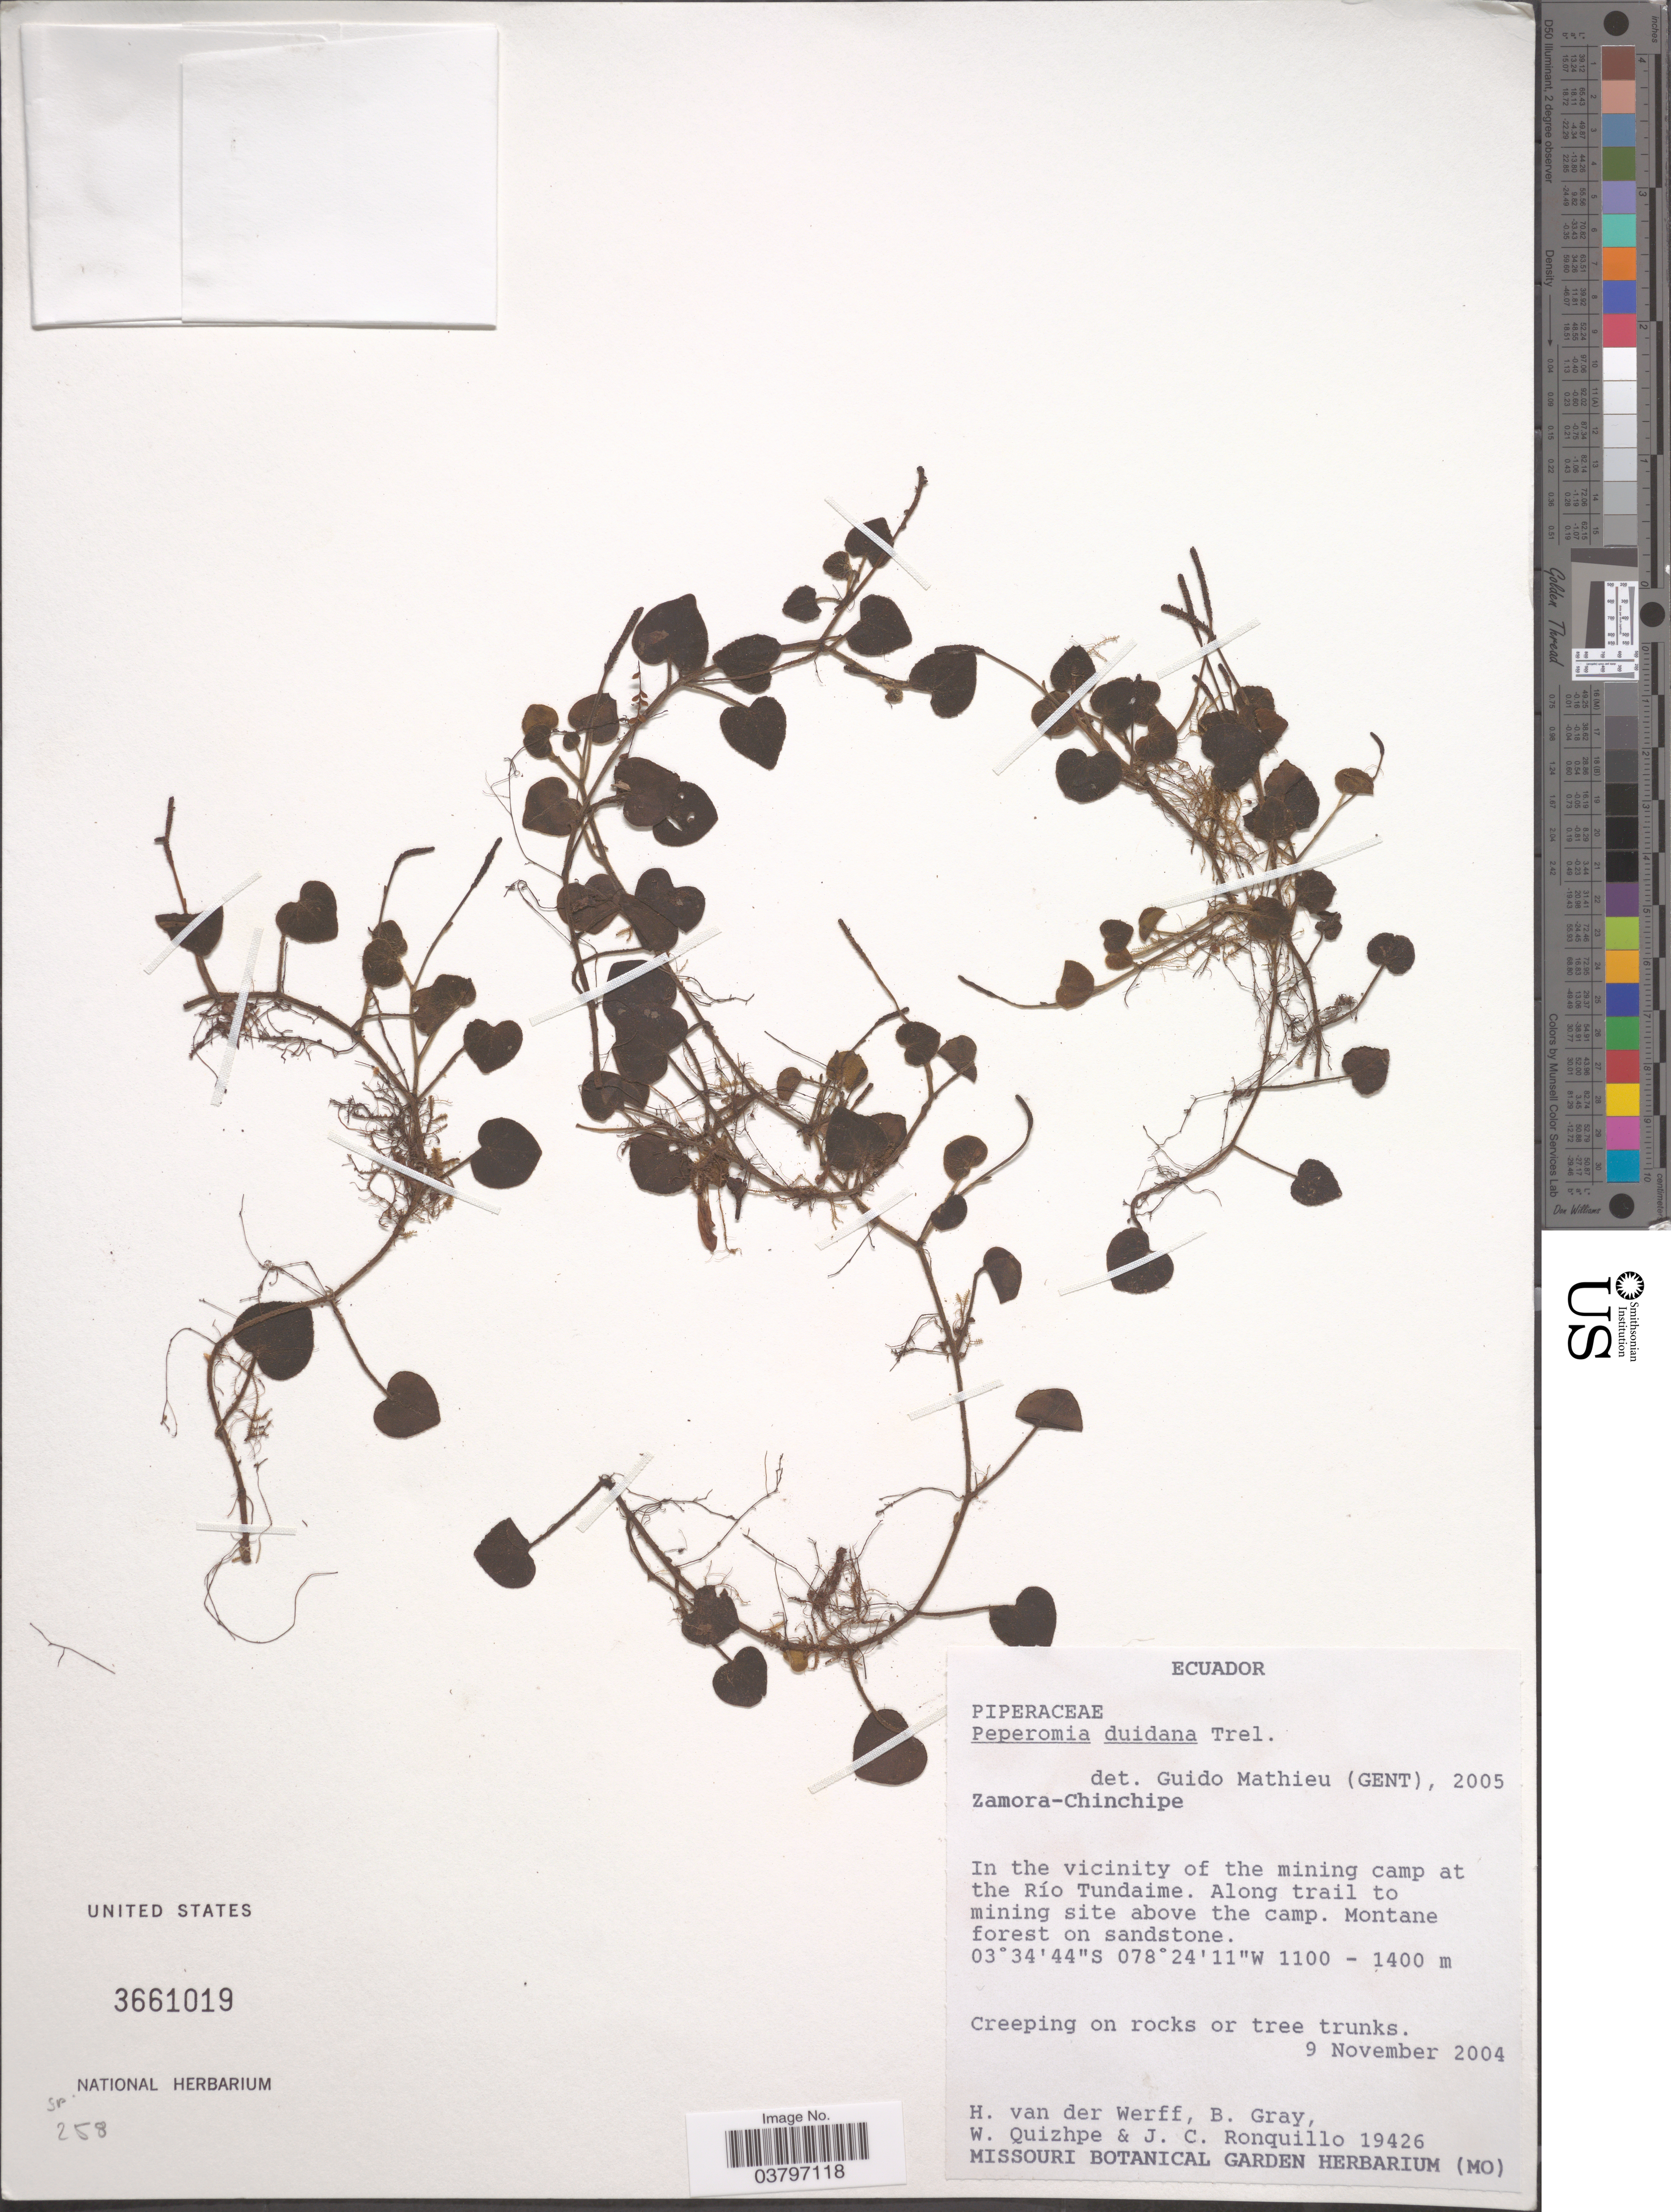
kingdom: Plantae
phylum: Tracheophyta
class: Magnoliopsida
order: Piperales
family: Piperaceae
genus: Peperomia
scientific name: Peperomia reptans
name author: (Trel. in Woodson & Schery) C. DC. in Seem.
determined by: Jiménez, José Estaban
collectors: H. van der Werff, B. Gray, W. Quizhpe & J. Ronquillo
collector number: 19426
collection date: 2004-11-09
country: Ecuador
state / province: Zamora-Chinchipe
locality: In the vicinity of the mining camp at the Río Tundaime. Along trail to mining site above the camp. Montane forest on sandstone.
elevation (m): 1100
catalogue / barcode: US 3661019